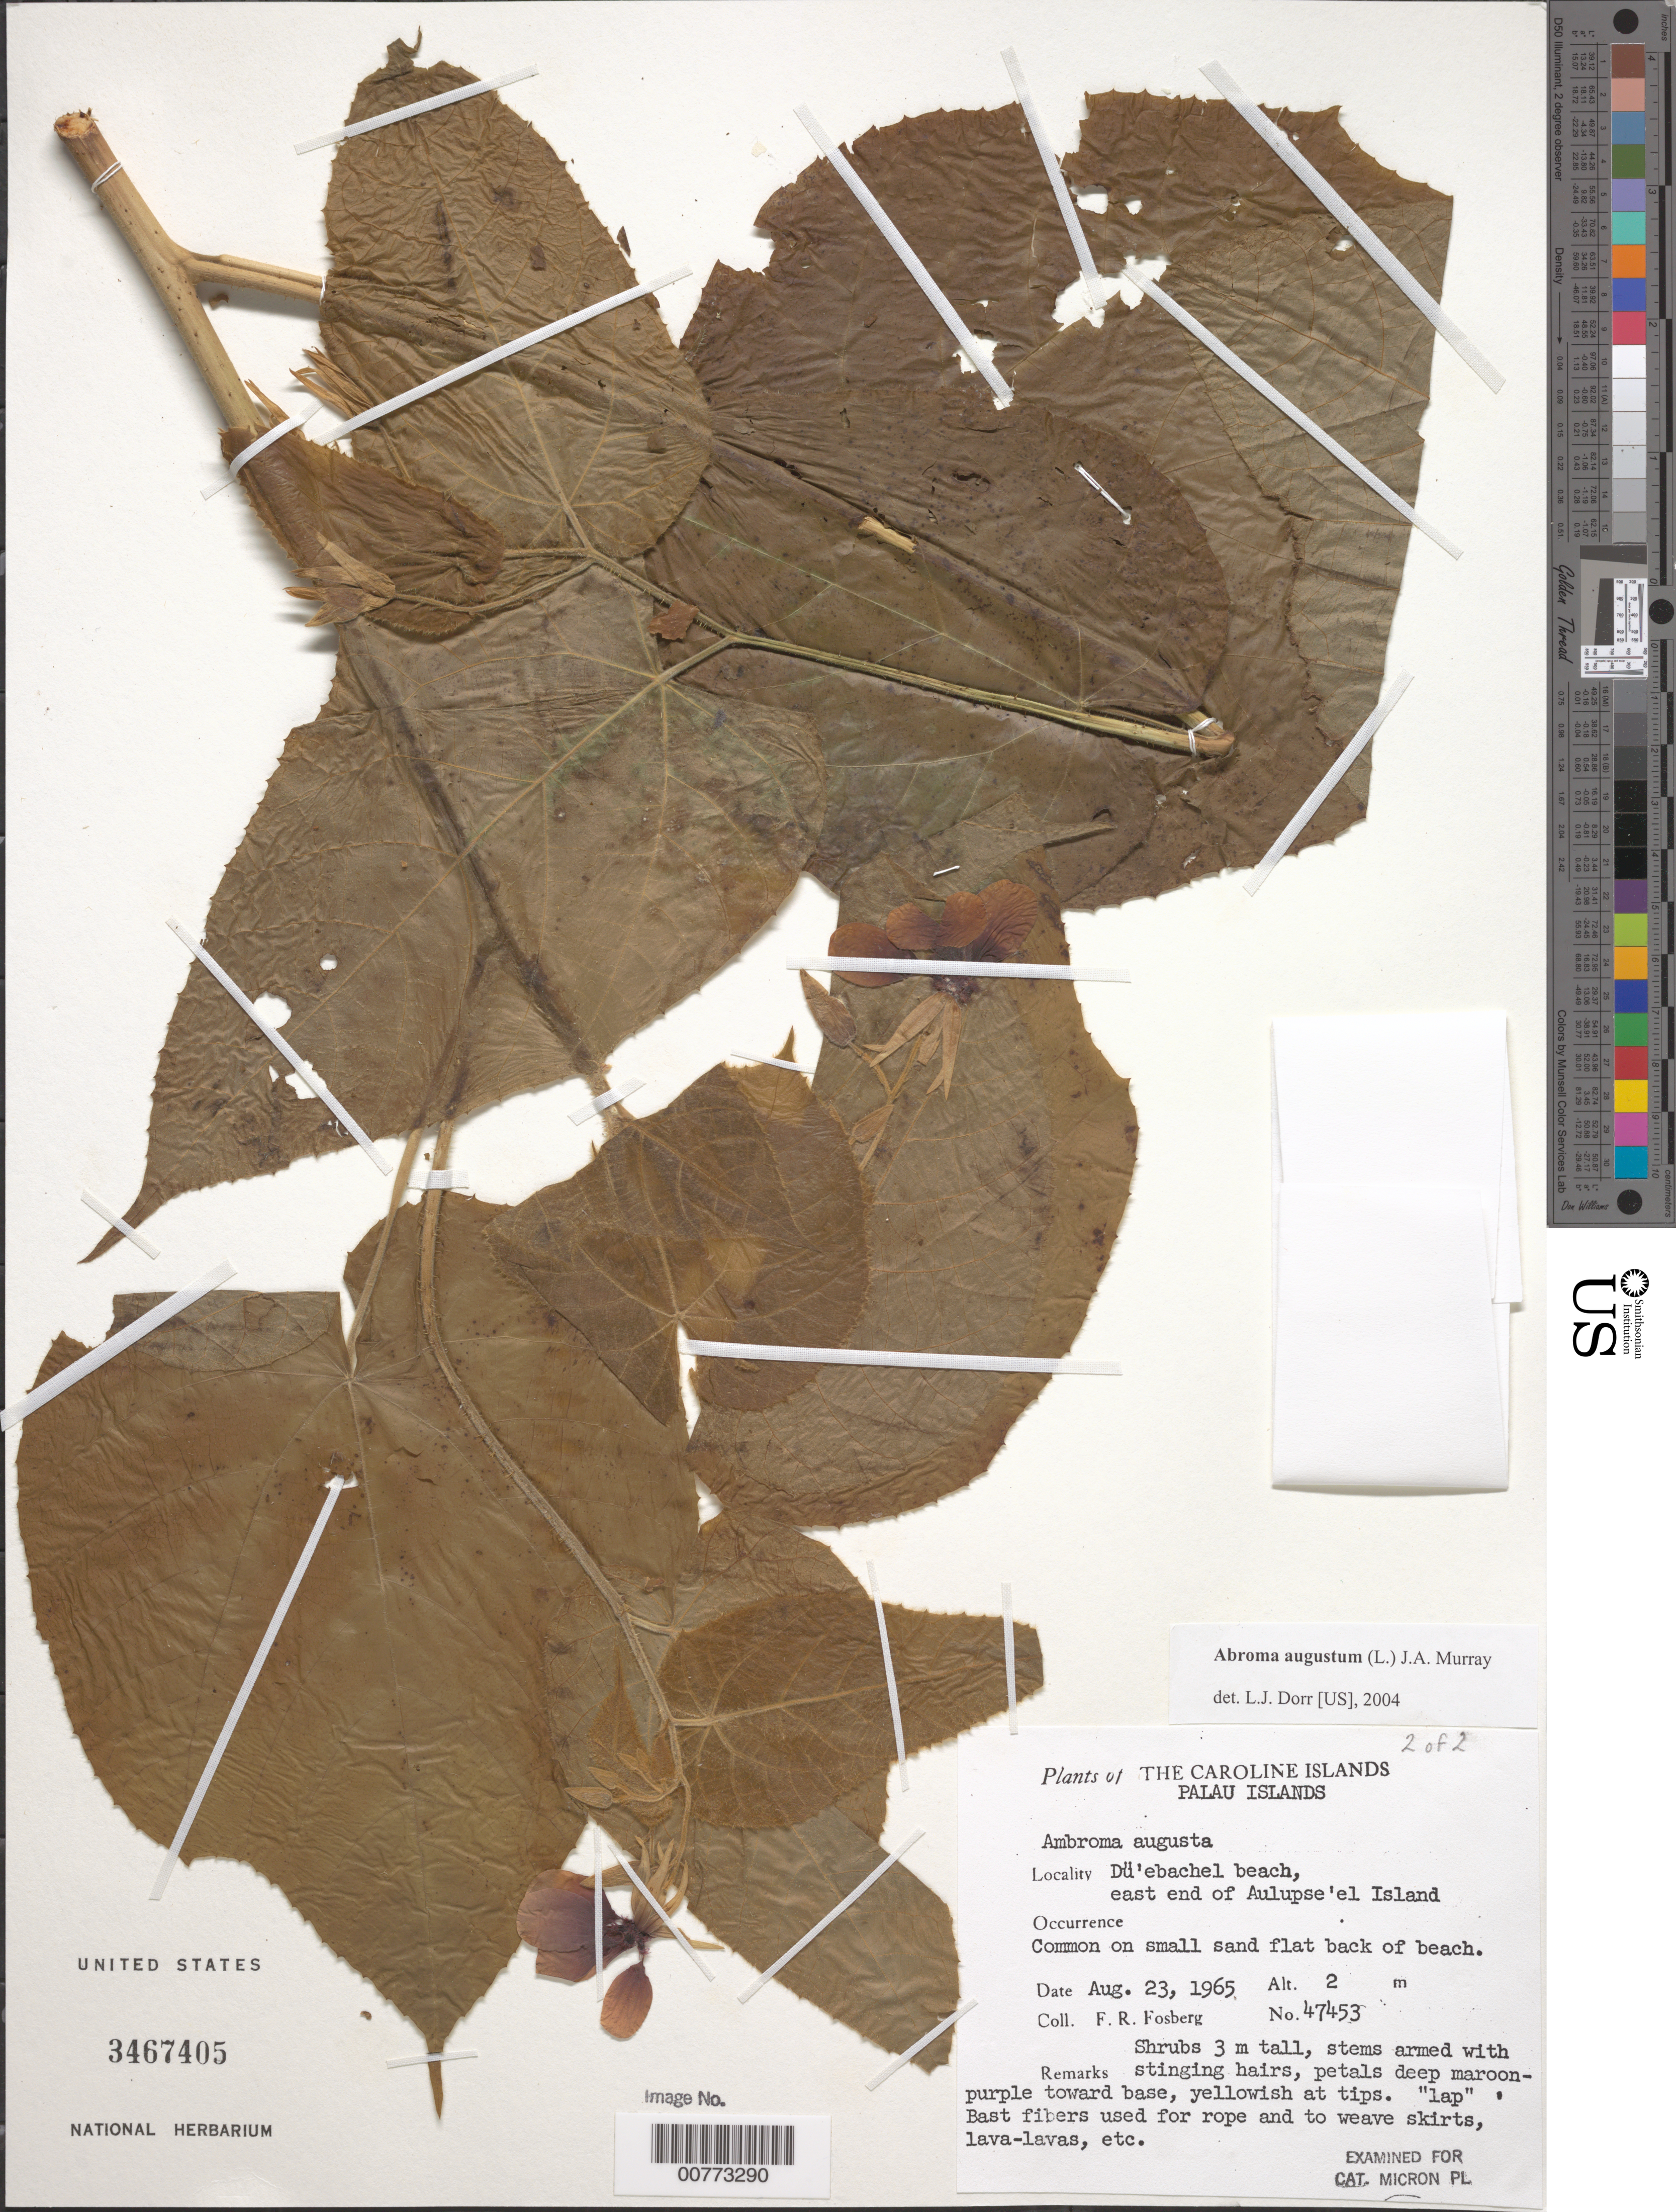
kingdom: Plantae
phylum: Tracheophyta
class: Magnoliopsida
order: Malvales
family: Malvaceae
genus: Abroma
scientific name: Abroma augusta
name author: (L.) L. f.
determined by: Dorr, L. J., (BOT), Smithsonian Institution - National Museum of Natural History (UNITED STATES)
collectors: F. R. Fosberg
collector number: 47453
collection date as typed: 23 Aug 1965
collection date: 1965-08-23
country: Palau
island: Ulebsechel [Aulupse'el]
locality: Palau Islands. Dü'ebachel Beach, E end of Aulupse'el Island.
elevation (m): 2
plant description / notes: Common name: lap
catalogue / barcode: US 3467405